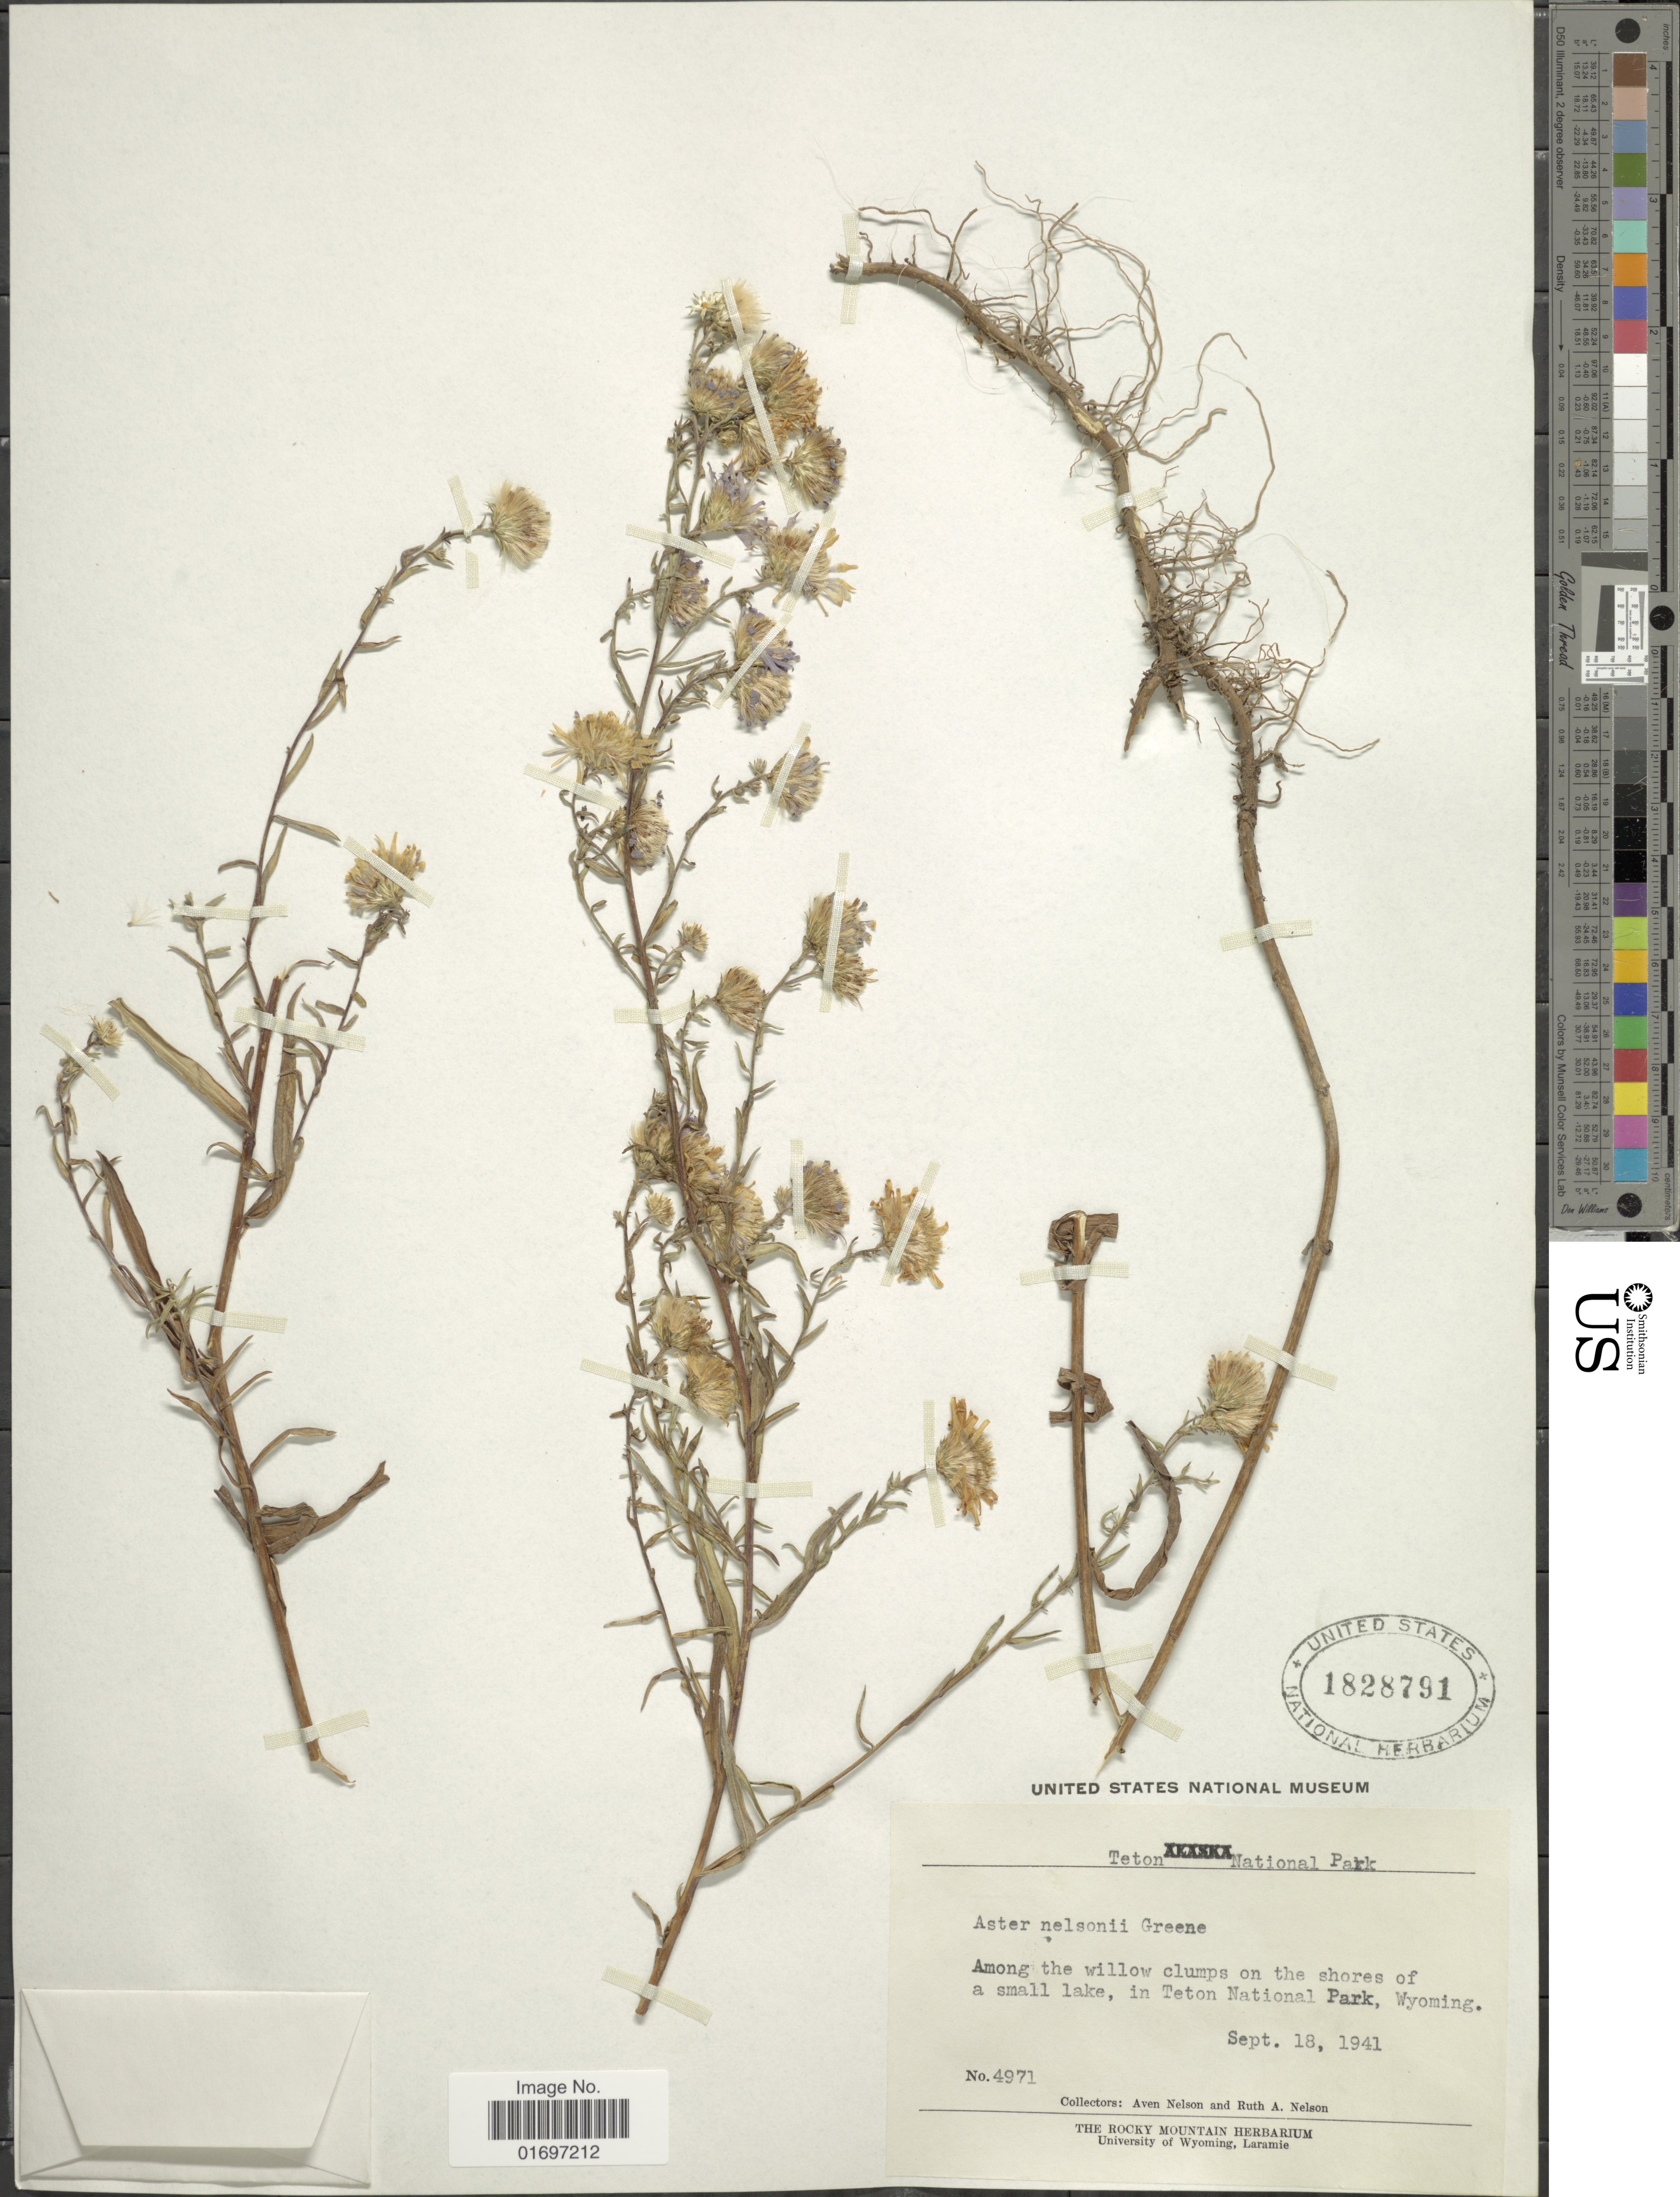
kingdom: Plantae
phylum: Tracheophyta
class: Magnoliopsida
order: Asterales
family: Asteraceae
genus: Symphyotrichum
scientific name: Symphyotrichum ascendens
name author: (Lindl.) G.L. Nesom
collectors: A. Nelson & R. A. Nelson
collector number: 4971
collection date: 1941-09-18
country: United States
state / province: Wyoming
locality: Teton National Park. Among the willow clumps on the shores of a small lake, in Teton National Park, Wyoming.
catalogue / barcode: US 1828791